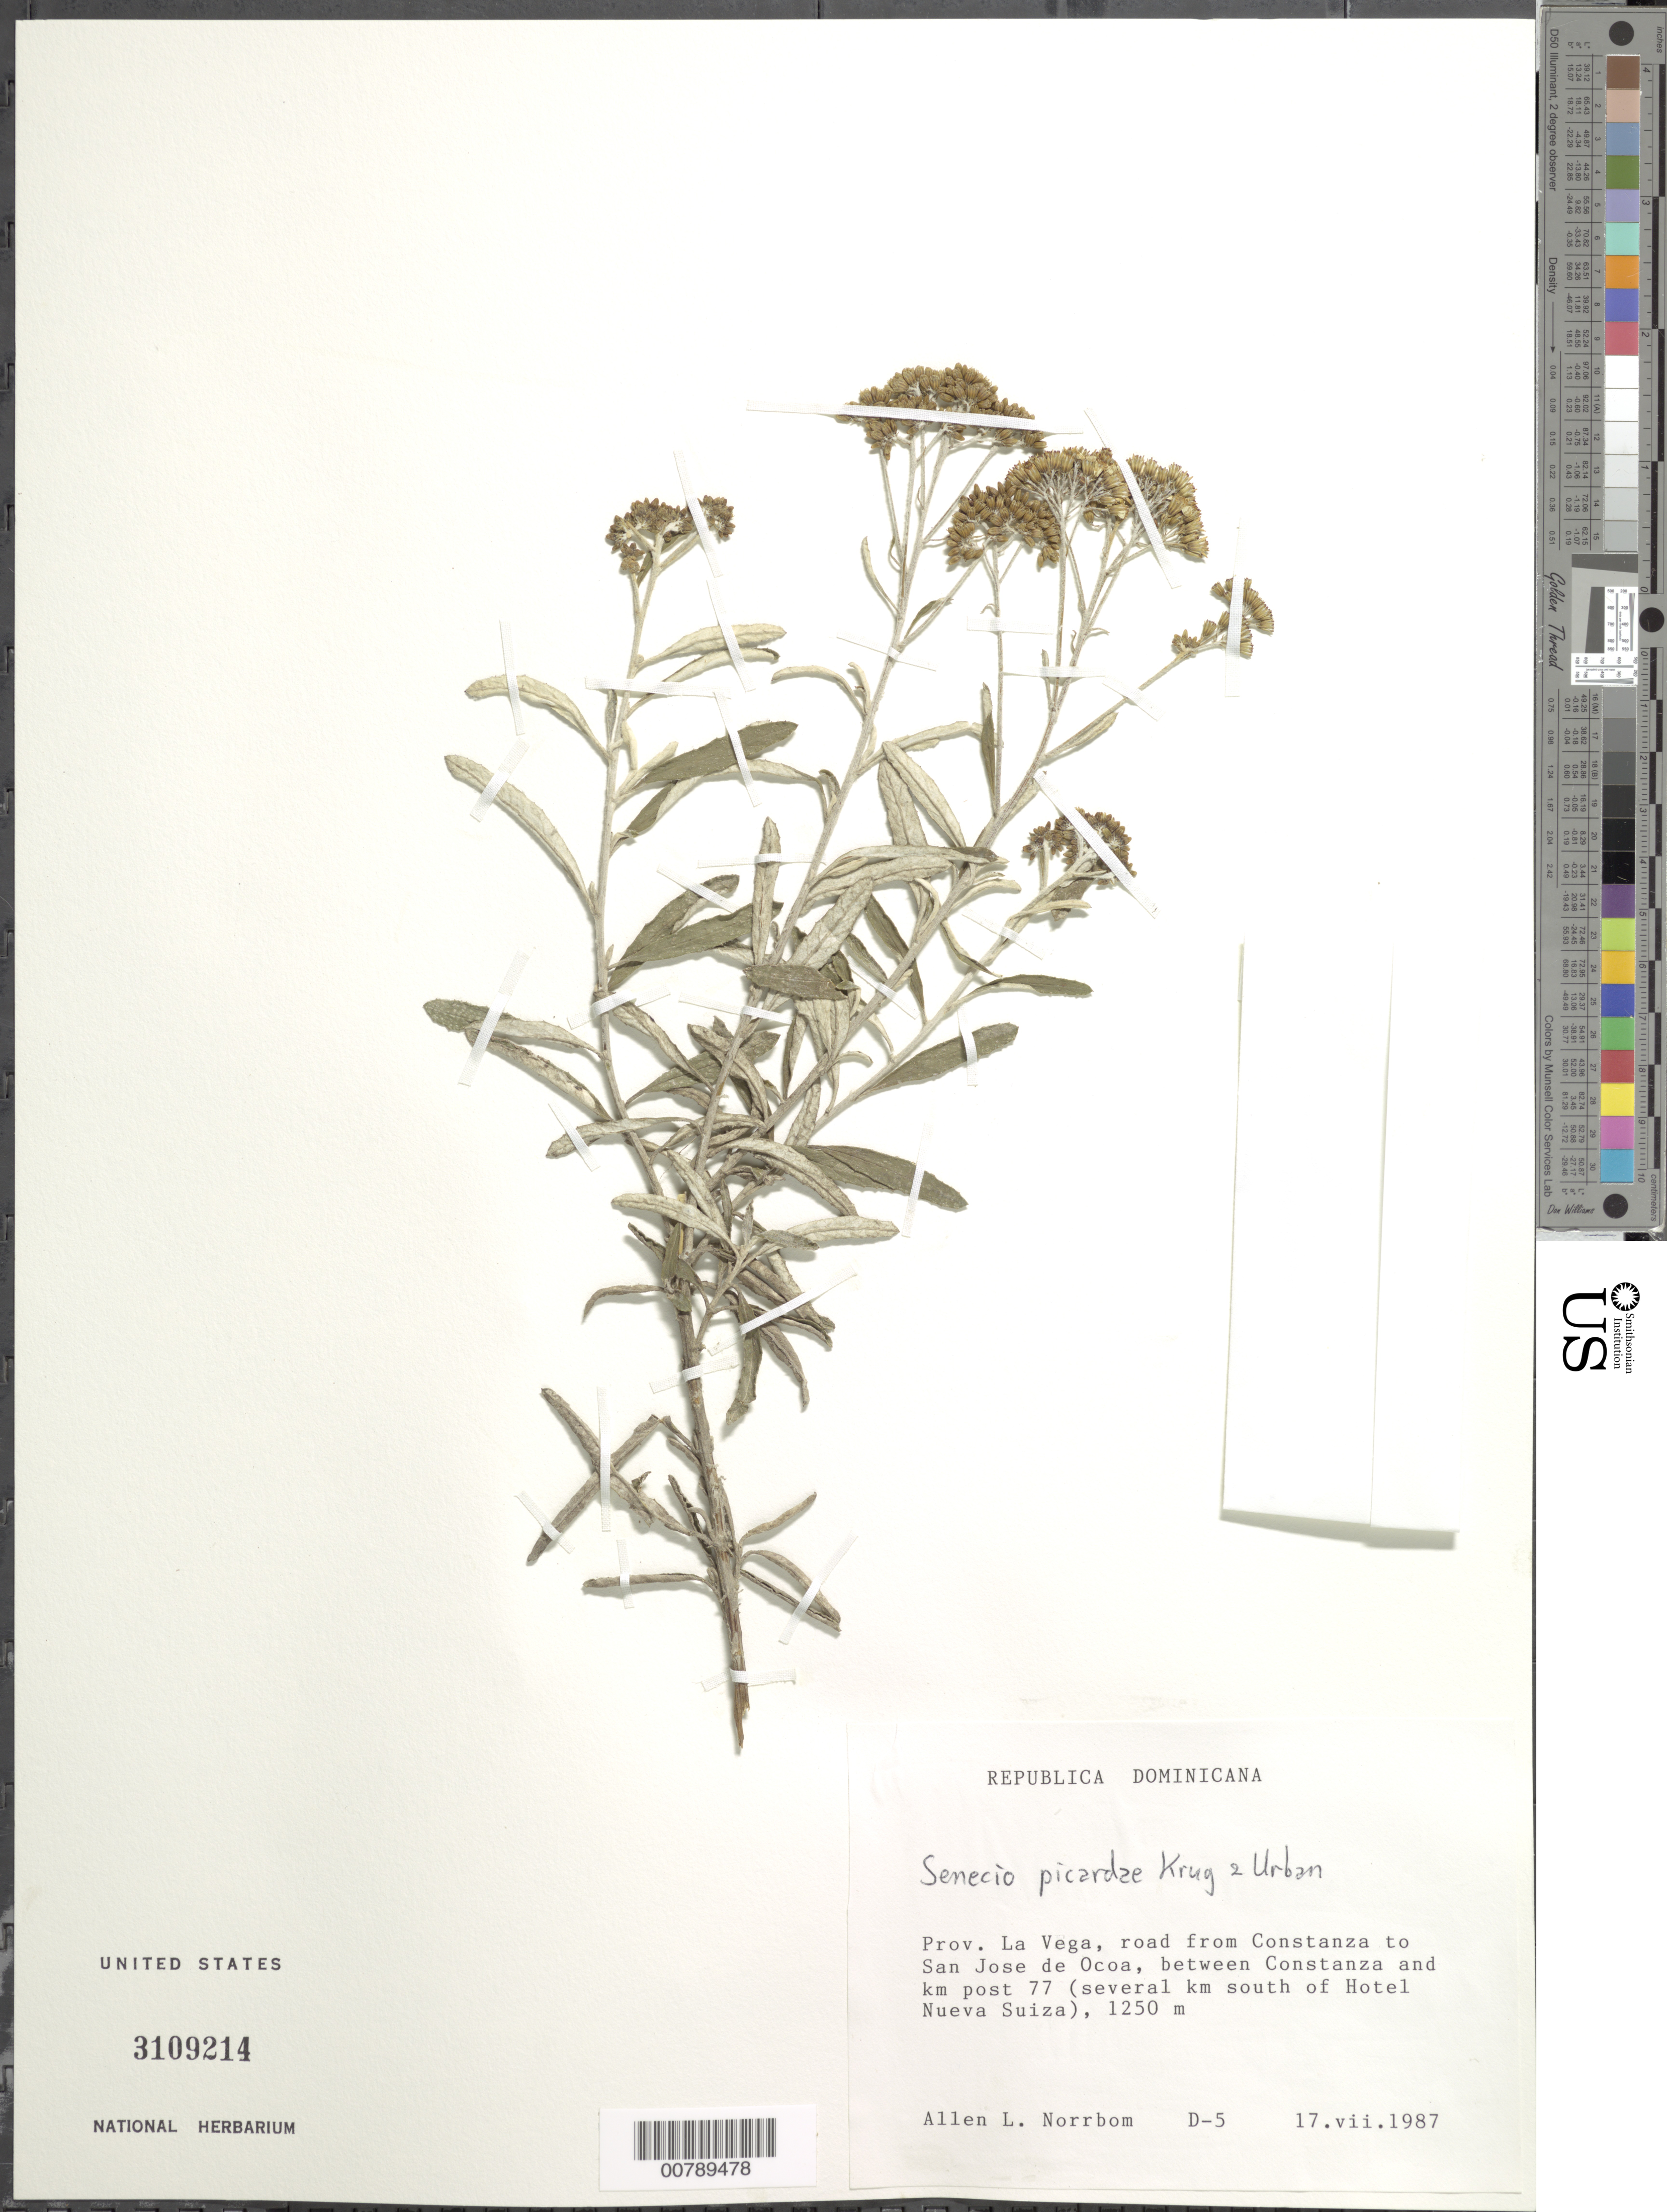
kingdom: Plantae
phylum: Tracheophyta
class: Magnoliopsida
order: Asterales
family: Asteraceae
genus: Senecio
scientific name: Senecio picardae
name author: Krug & Urb.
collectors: A. L. Norrbom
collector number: D 5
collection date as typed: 17 Jul 1987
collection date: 1987-07-17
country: Dominican Republic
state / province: La Vega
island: Hispaniola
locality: Prov. La Vega, road from Constanza to San Jose de Ocoa, between Constanza and km post 77 (several km south of Hotel Nueva Suiza)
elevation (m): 1250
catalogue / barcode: US 3109214